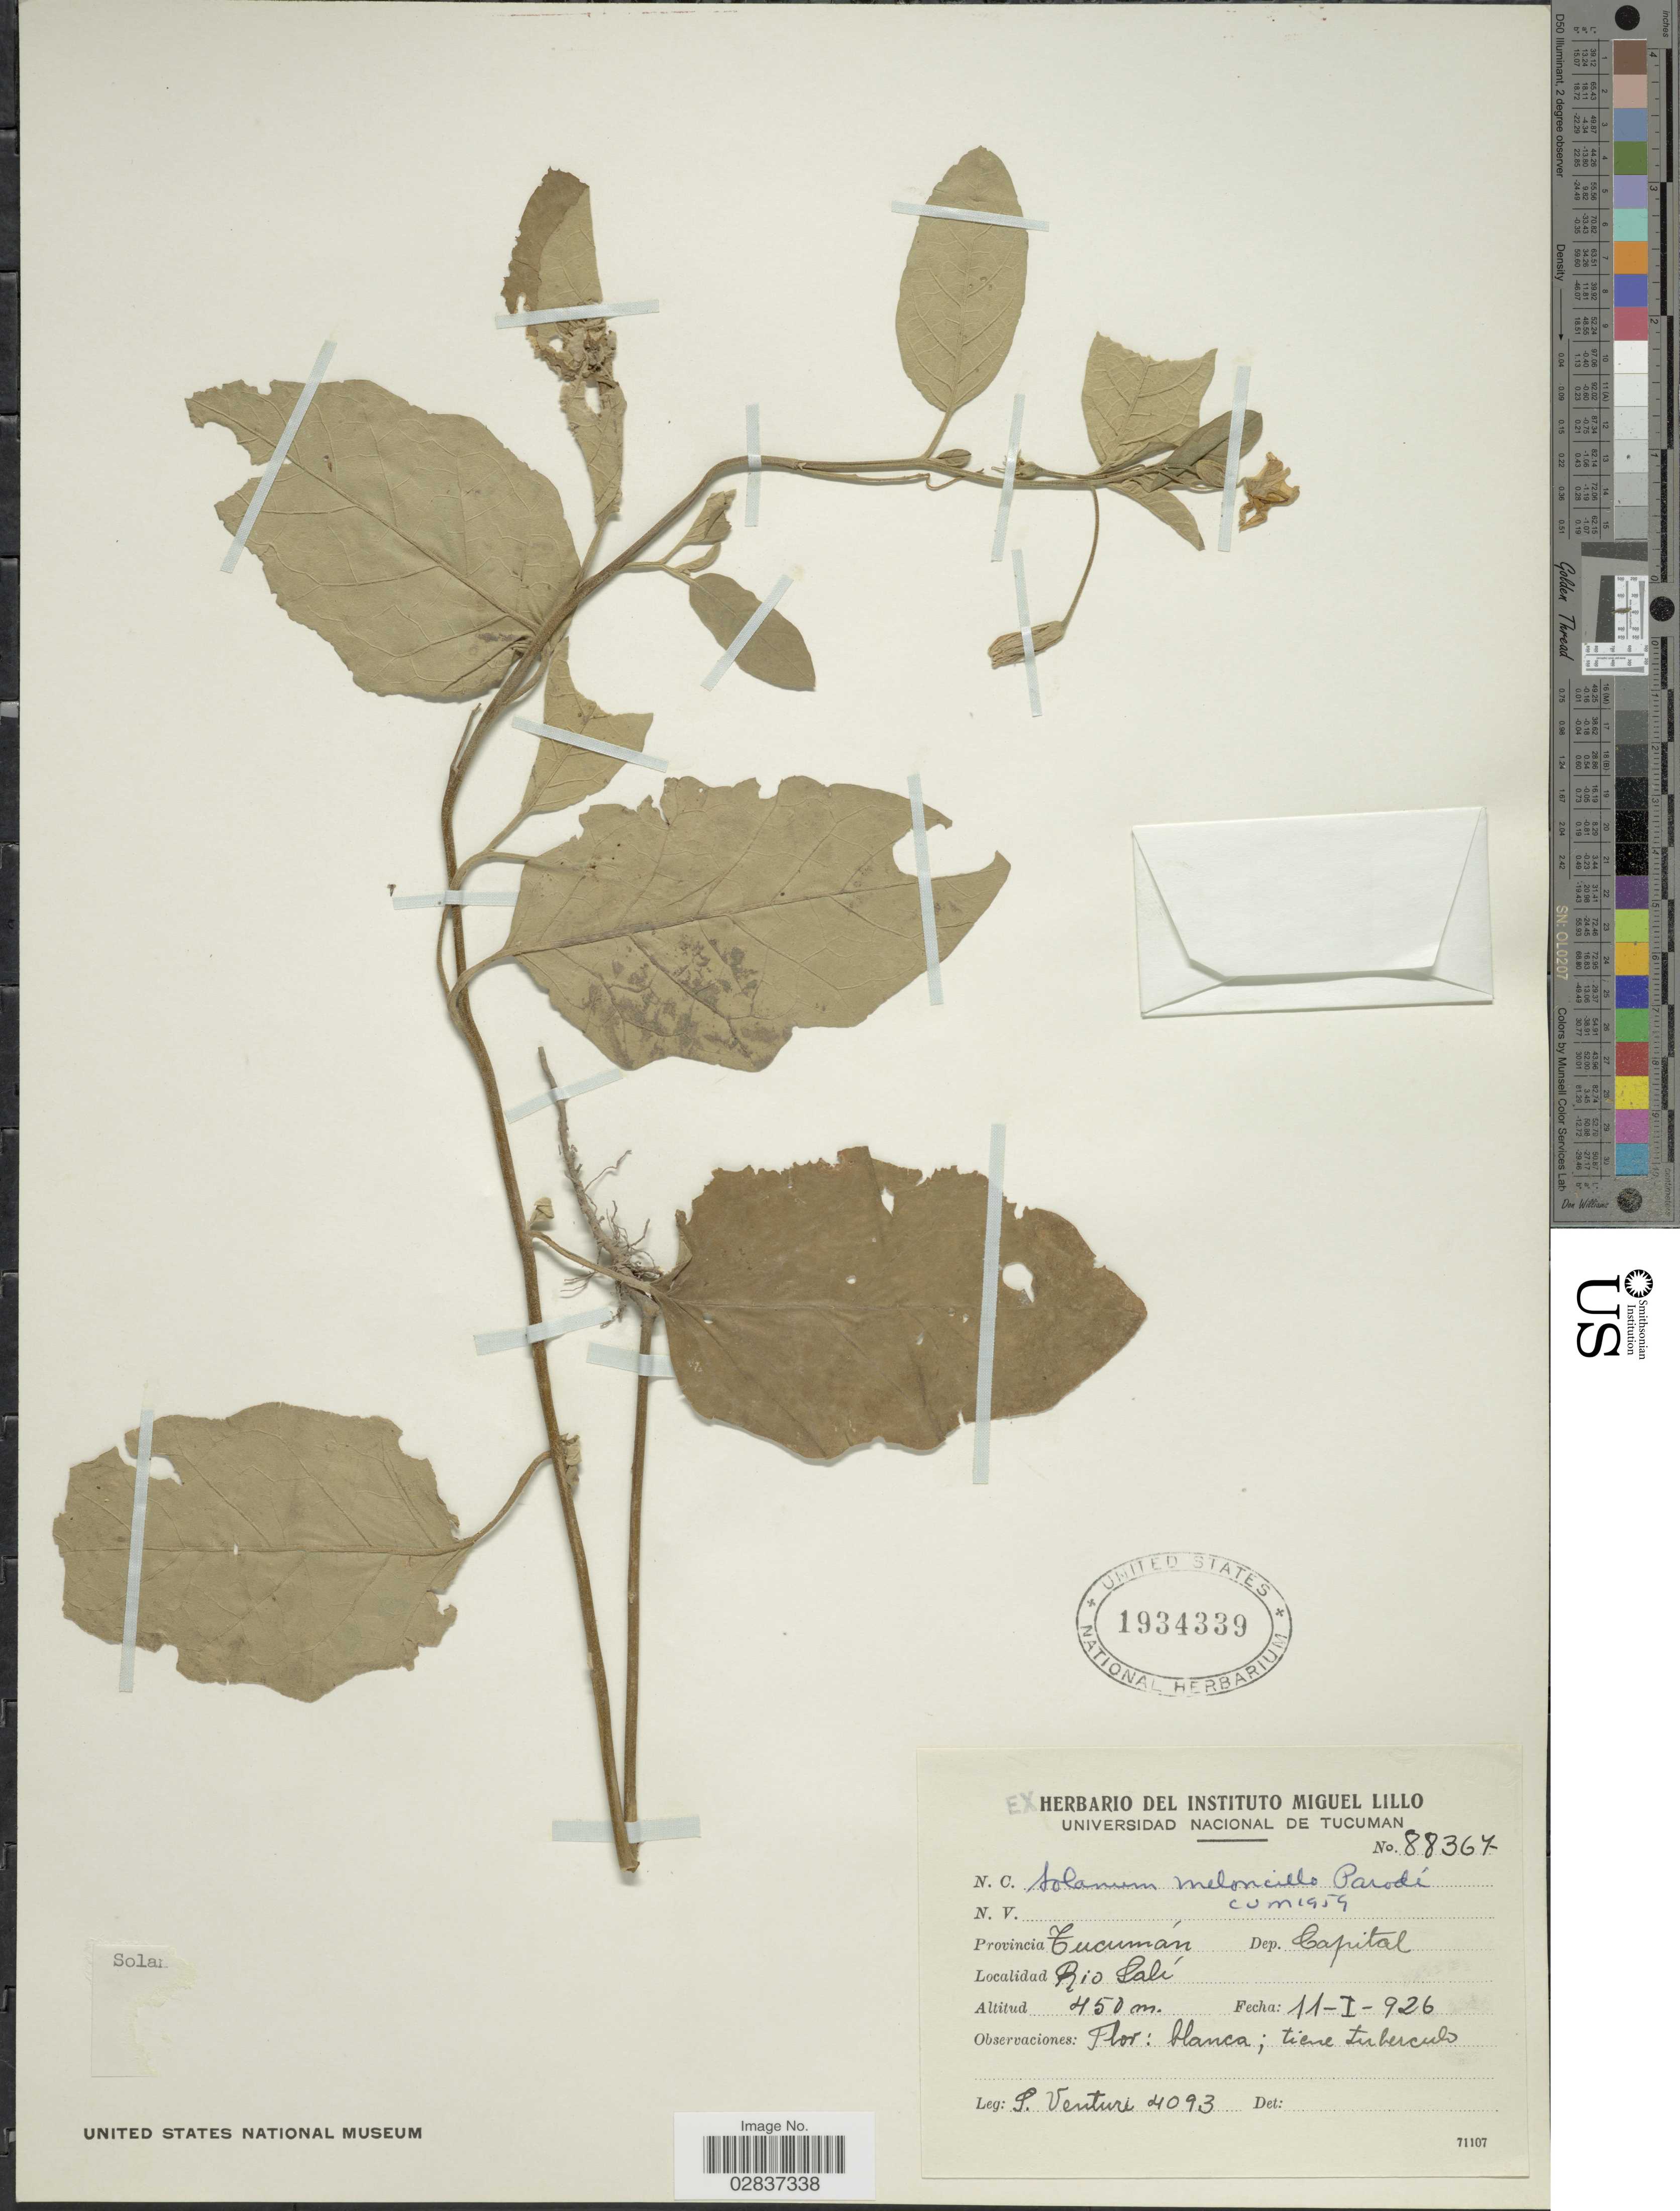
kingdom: Plantae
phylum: Tracheophyta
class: Magnoliopsida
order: Solanales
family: Solanaceae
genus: Solanum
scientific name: Solanum conditum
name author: C.V. Morton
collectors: S. Venturi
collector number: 4093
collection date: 1926-01-11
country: Argentina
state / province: Tucuman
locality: Provincia Tucumán, Dep. Capital, Rio Sali.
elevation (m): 450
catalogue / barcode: US 1934339